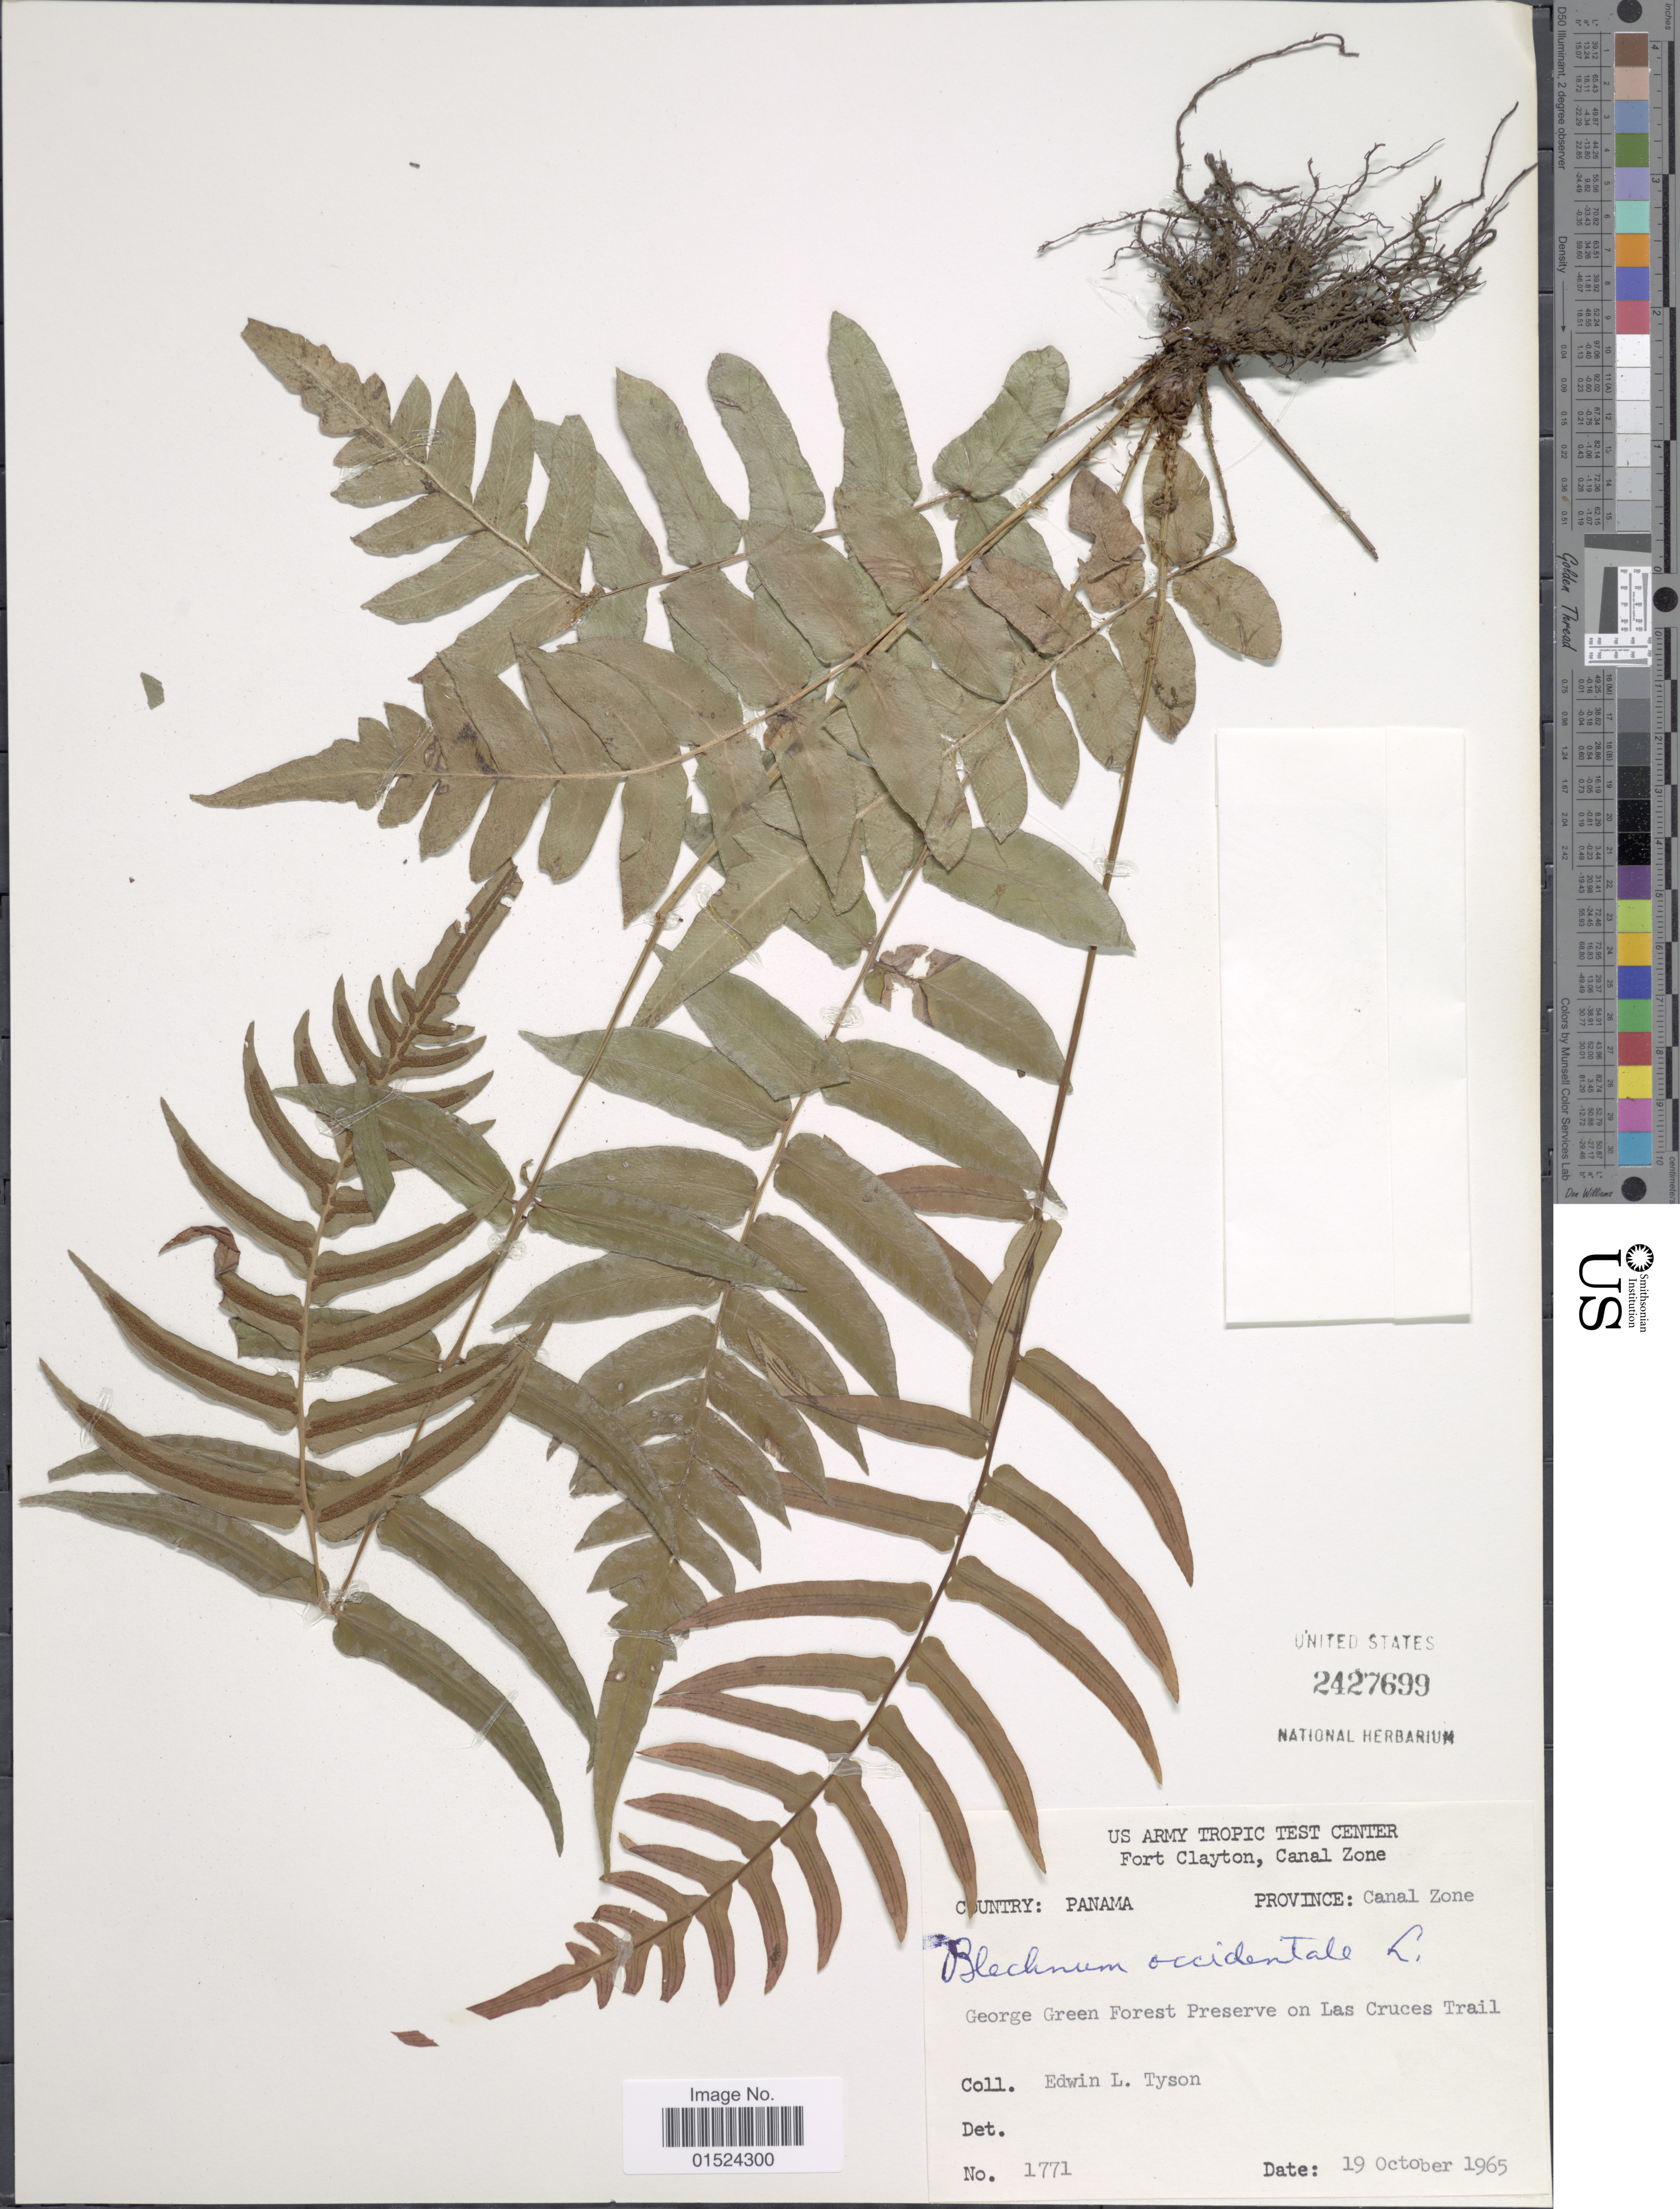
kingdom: Plantae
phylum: Tracheophyta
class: Polypodiopsida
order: Polypodiales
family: Blechnaceae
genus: Blechnum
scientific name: Blechnum occidentale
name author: L.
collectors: E. L. Tyson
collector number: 1771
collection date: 1965-10-19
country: Panama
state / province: Colón / Panamá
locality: Fort Clayton, Canal Zone George Green Forest Preserve on Las Cruces Trail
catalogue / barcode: US 2427699